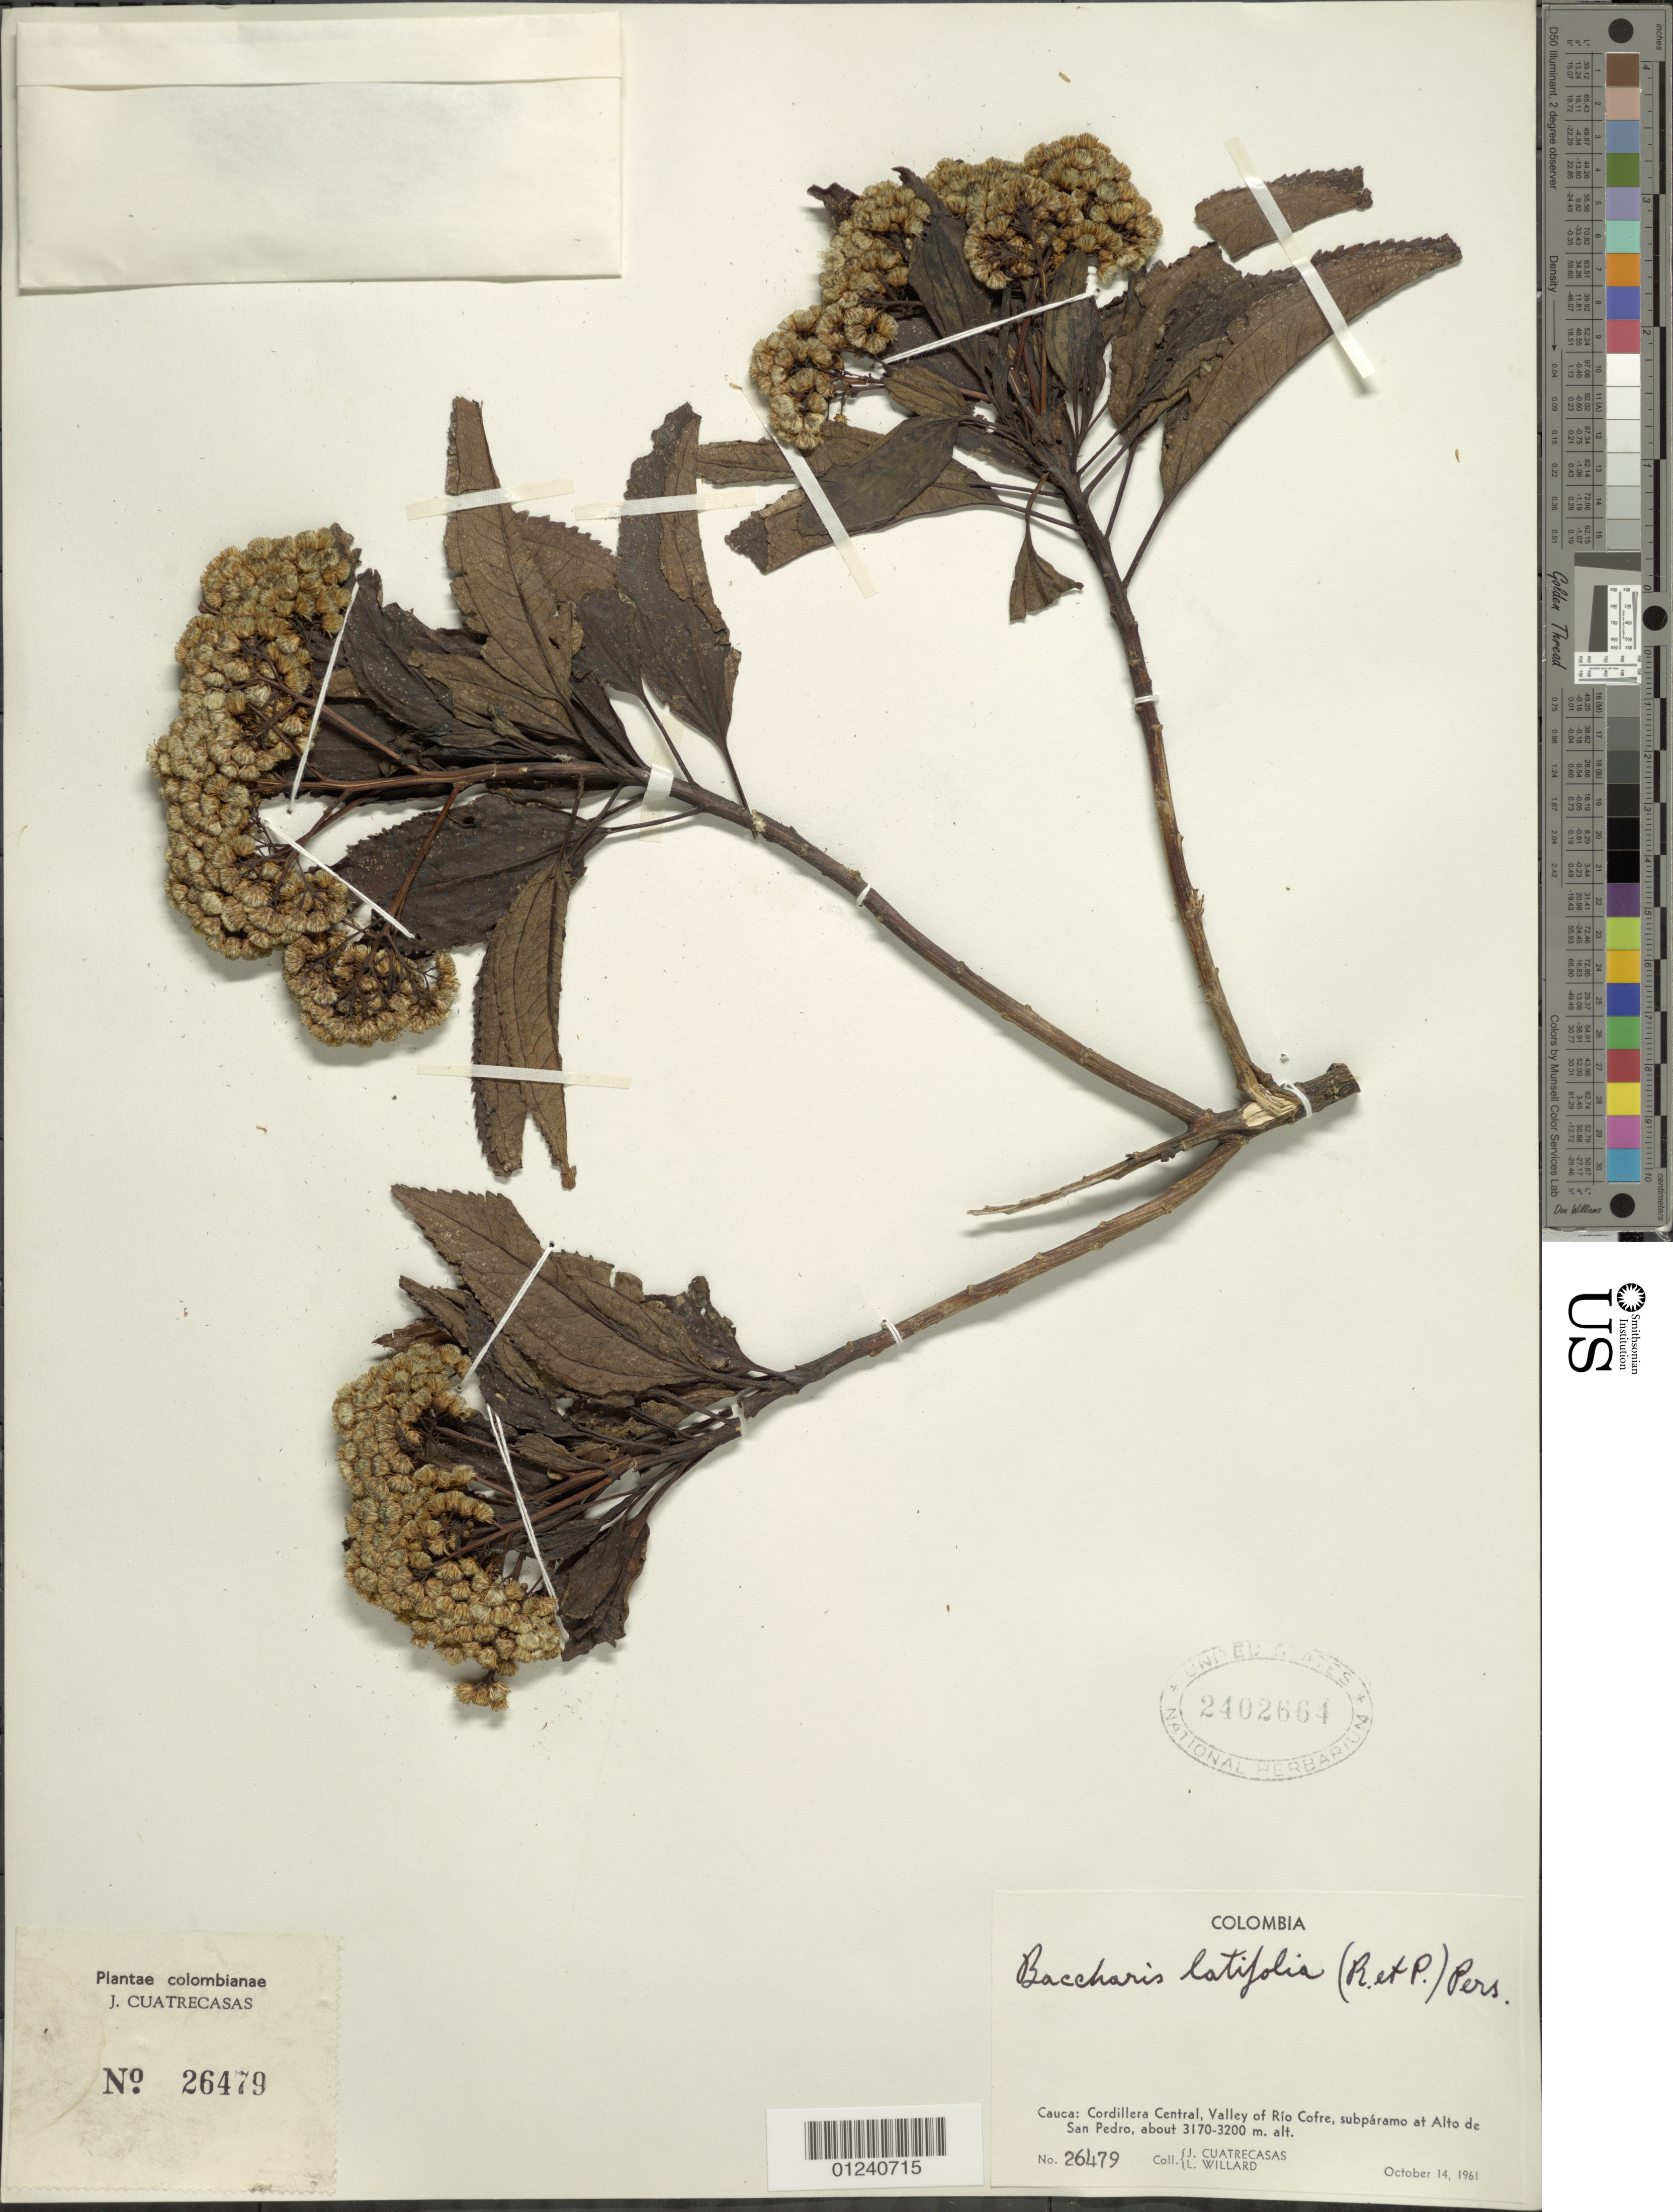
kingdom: Plantae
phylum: Tracheophyta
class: Magnoliopsida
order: Asterales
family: Asteraceae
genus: Baccharis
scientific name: Baccharis latifolia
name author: (Ruiz & Pav.) Pers.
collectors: J. Cuatrecasas & L. Willard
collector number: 26479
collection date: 1961-10-14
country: Colombia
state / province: Cauca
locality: Cordillera Central, valley of Río Cofre, subpáramo at Alto de San Pedro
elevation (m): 3170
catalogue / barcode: US 2402664